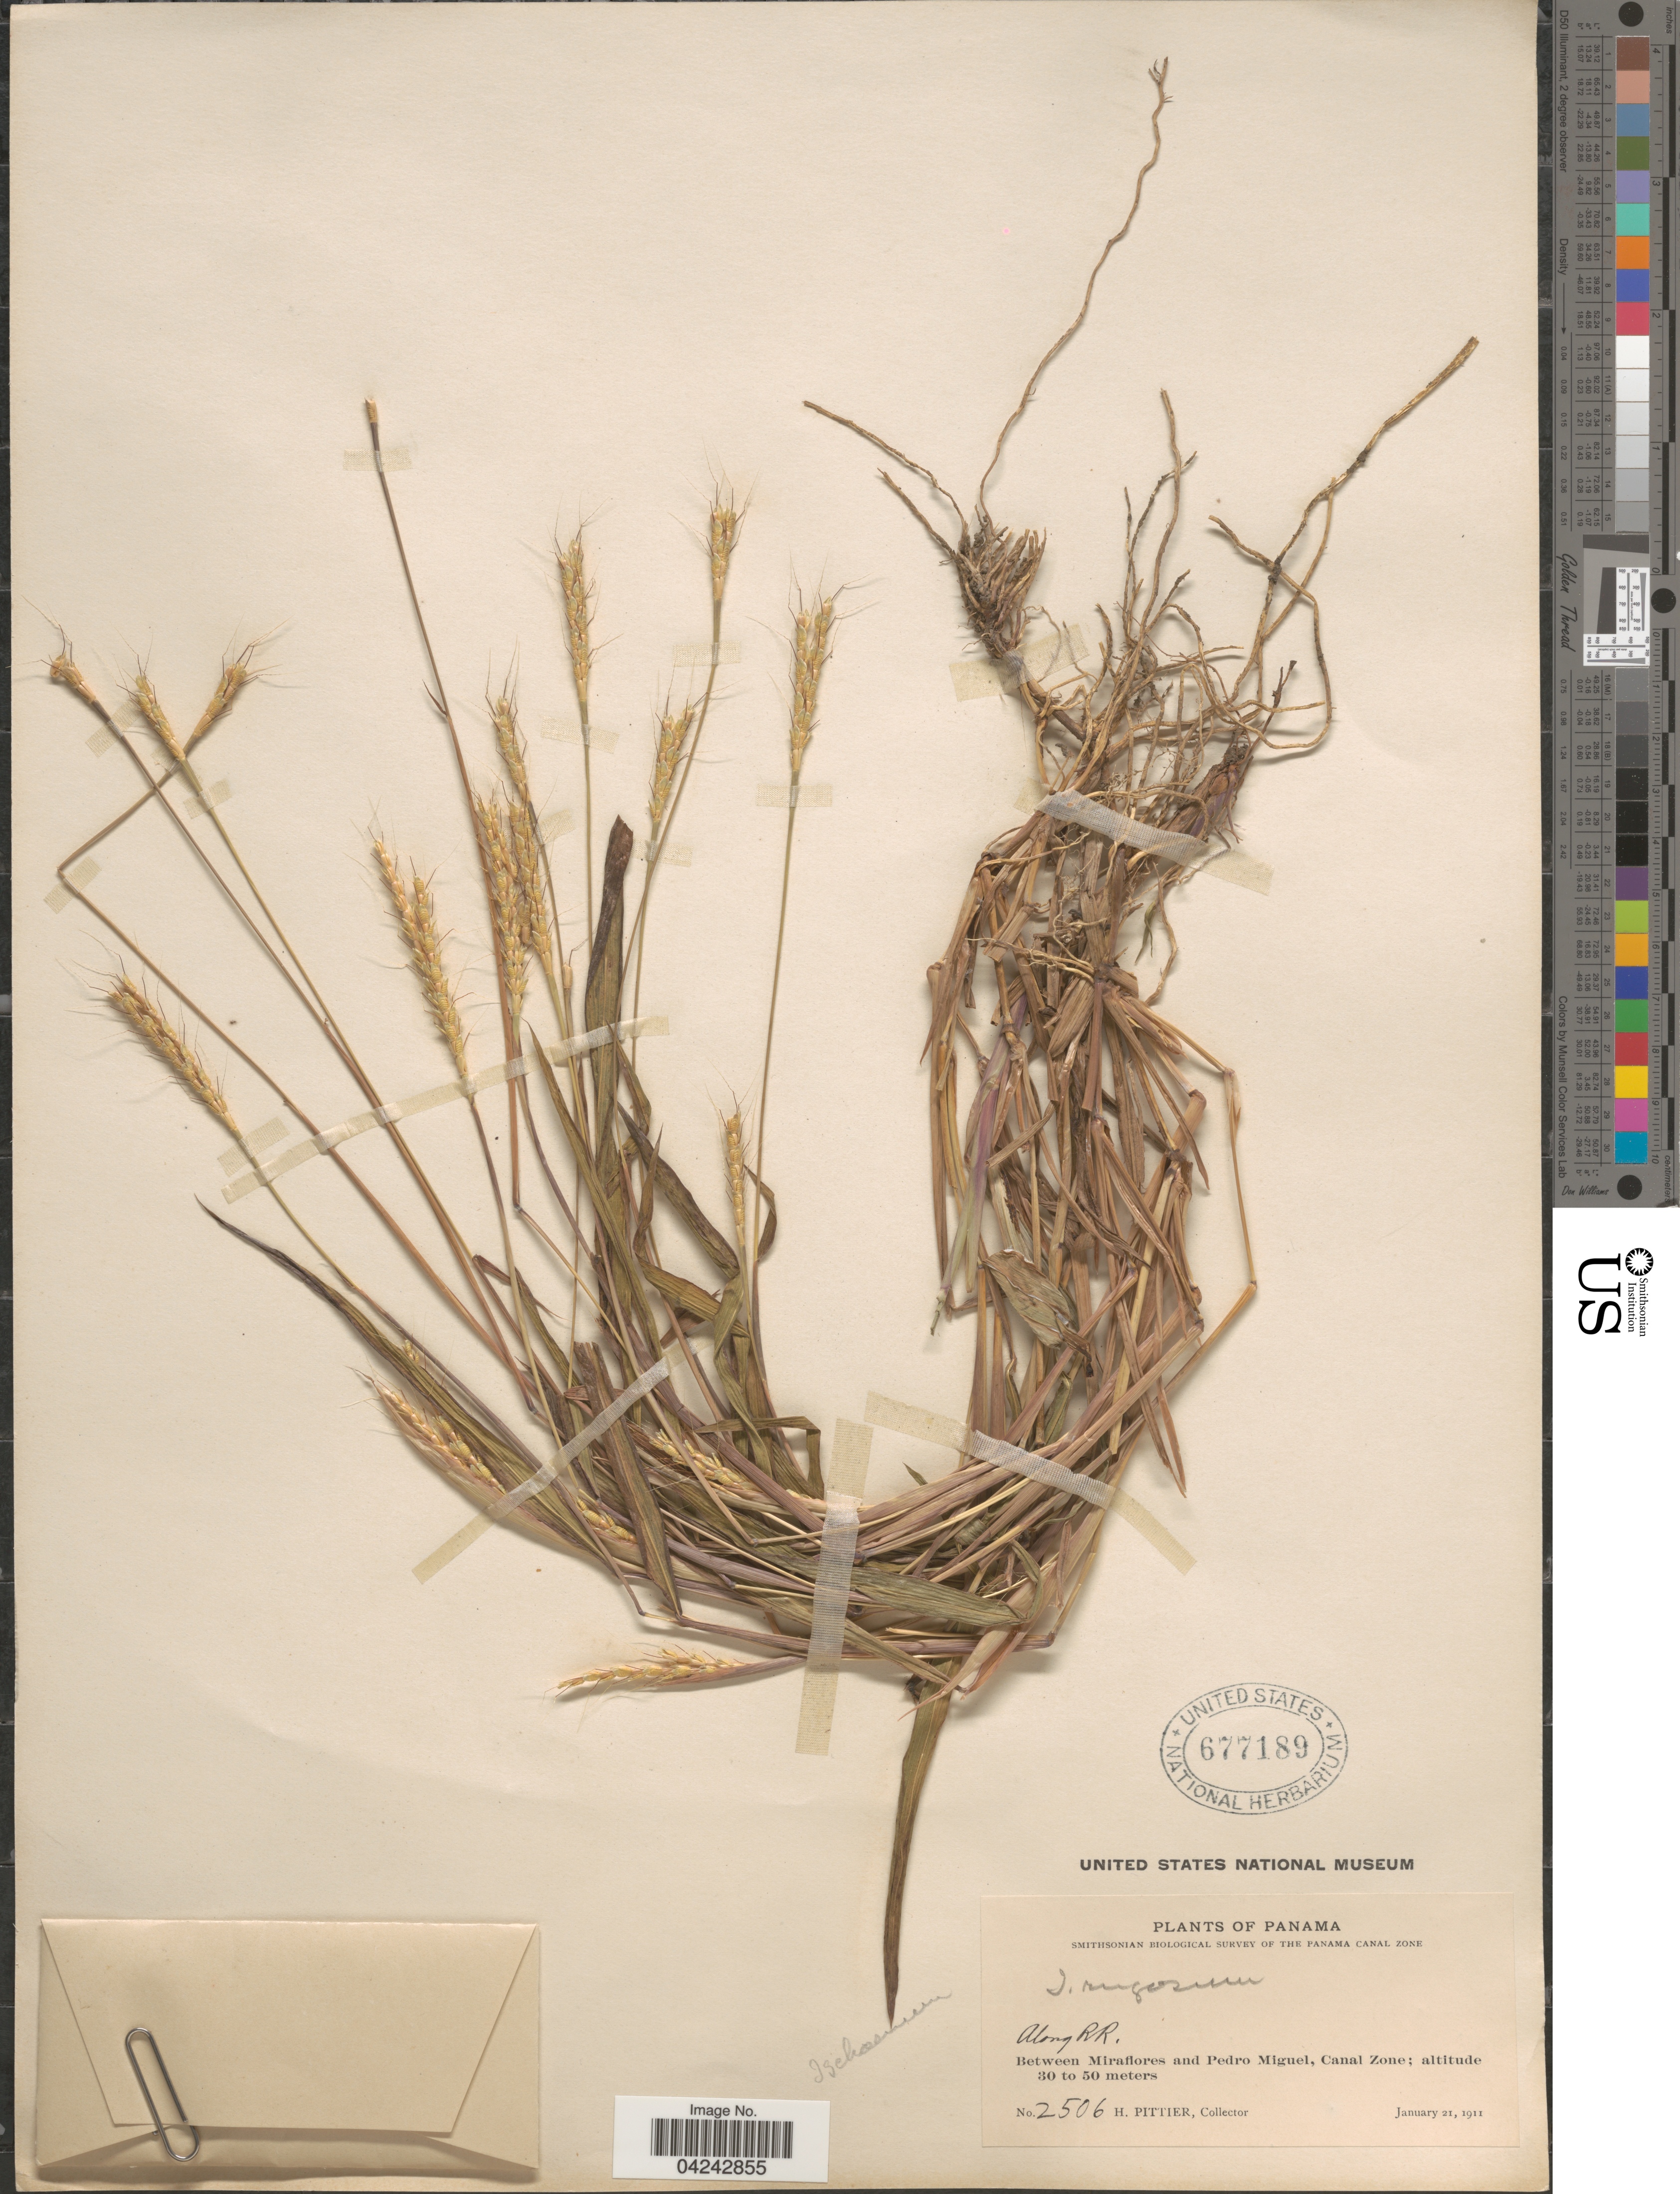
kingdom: Plantae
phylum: Tracheophyta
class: Liliopsida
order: Poales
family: Poaceae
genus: Ischaemum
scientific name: Ischaemum rugosum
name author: Salisb.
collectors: H. F. Pittier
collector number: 2506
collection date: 1911-01-21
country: Panama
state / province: Colón / Panamá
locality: Smithsonian Biological Survey of the Panama Canal Zone. Along RR. Between Miraflores and Pedro Miguel, Canal Zone.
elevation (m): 30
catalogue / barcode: US 677189